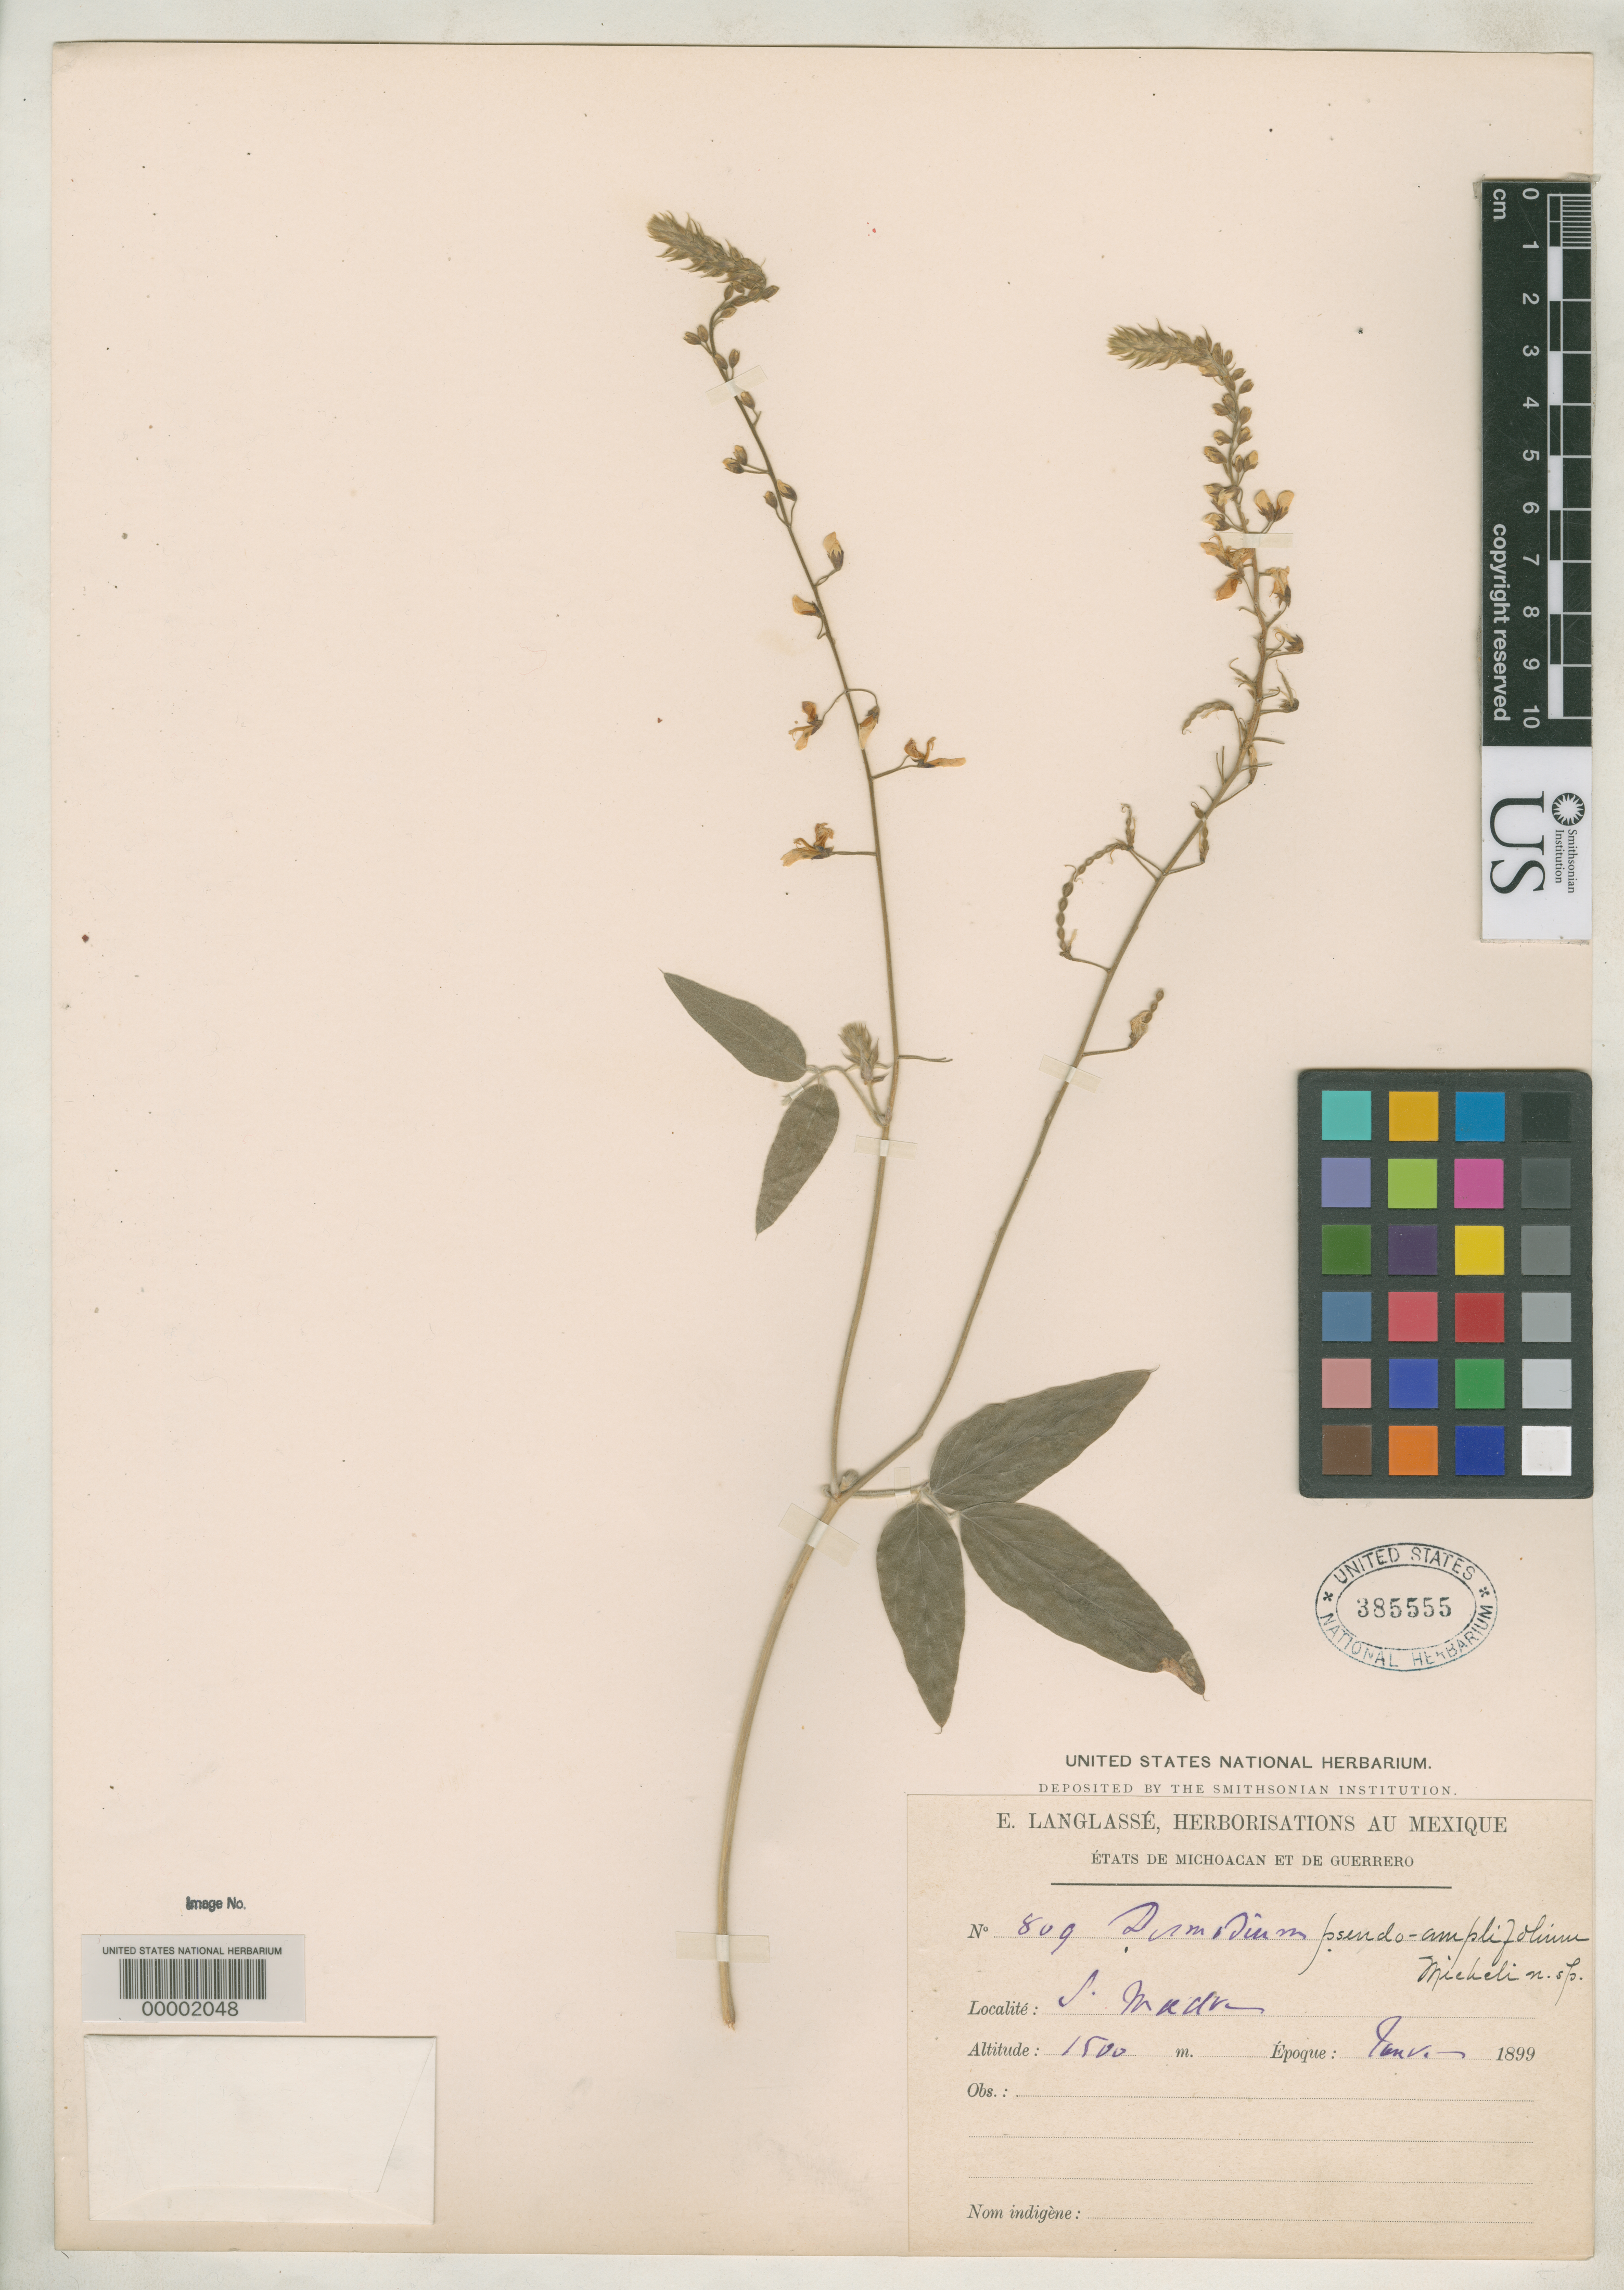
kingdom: Plantae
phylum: Tracheophyta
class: Magnoliopsida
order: Fabales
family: Fabaceae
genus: Desmodium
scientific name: Desmodium pseudoamplifolium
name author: Micheli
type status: Type Fragment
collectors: E. Langlassé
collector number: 809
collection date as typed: Jan 1899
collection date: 1899-01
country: Mexico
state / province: Chiapas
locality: Sierra Madre.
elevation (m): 1500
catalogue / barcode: US 385555